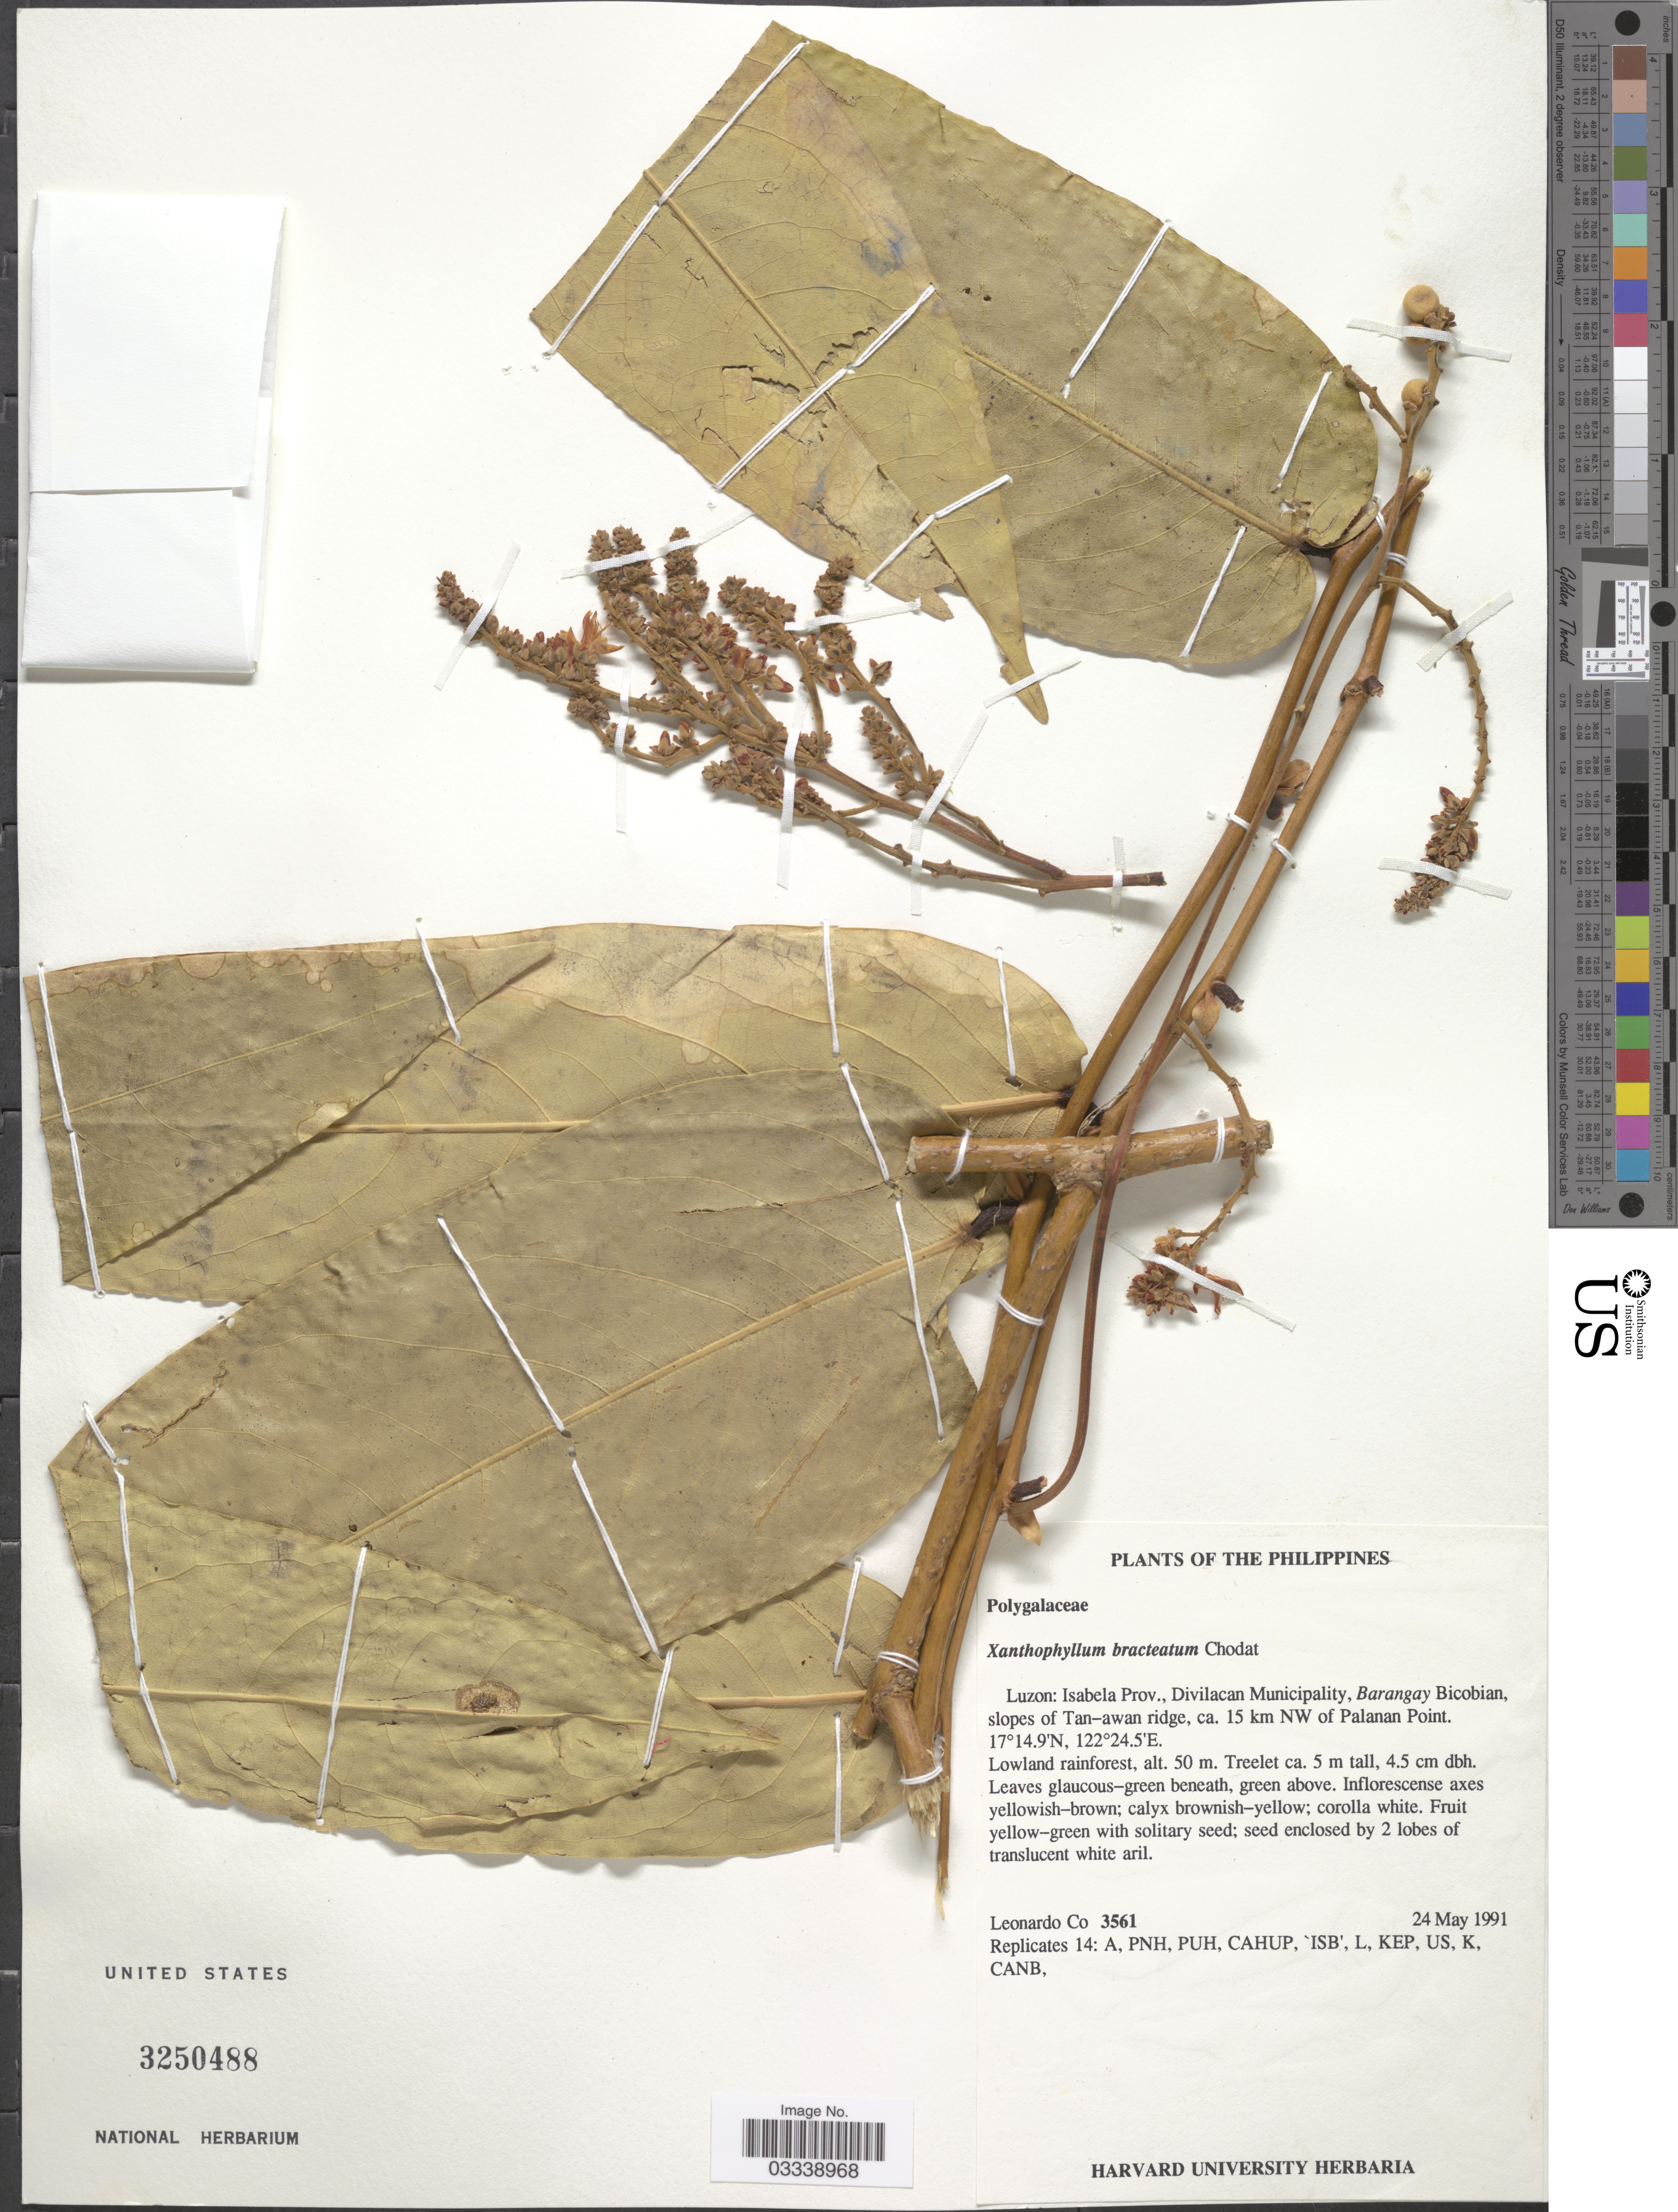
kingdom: Plantae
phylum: Tracheophyta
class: Magnoliopsida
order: Fabales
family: Polygalaceae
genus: Xanthophyllum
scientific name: Xanthophyllum bracteatum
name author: Chodat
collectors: L. Co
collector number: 3561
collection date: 1991-05-24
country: Philippines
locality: Luzon: Isabela Prov., Divilacan Municipality, Barangay Bicobian, slopes of Tan-awan ridge, ca. 15 km NW of Palanan Point.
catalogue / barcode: US 3250488